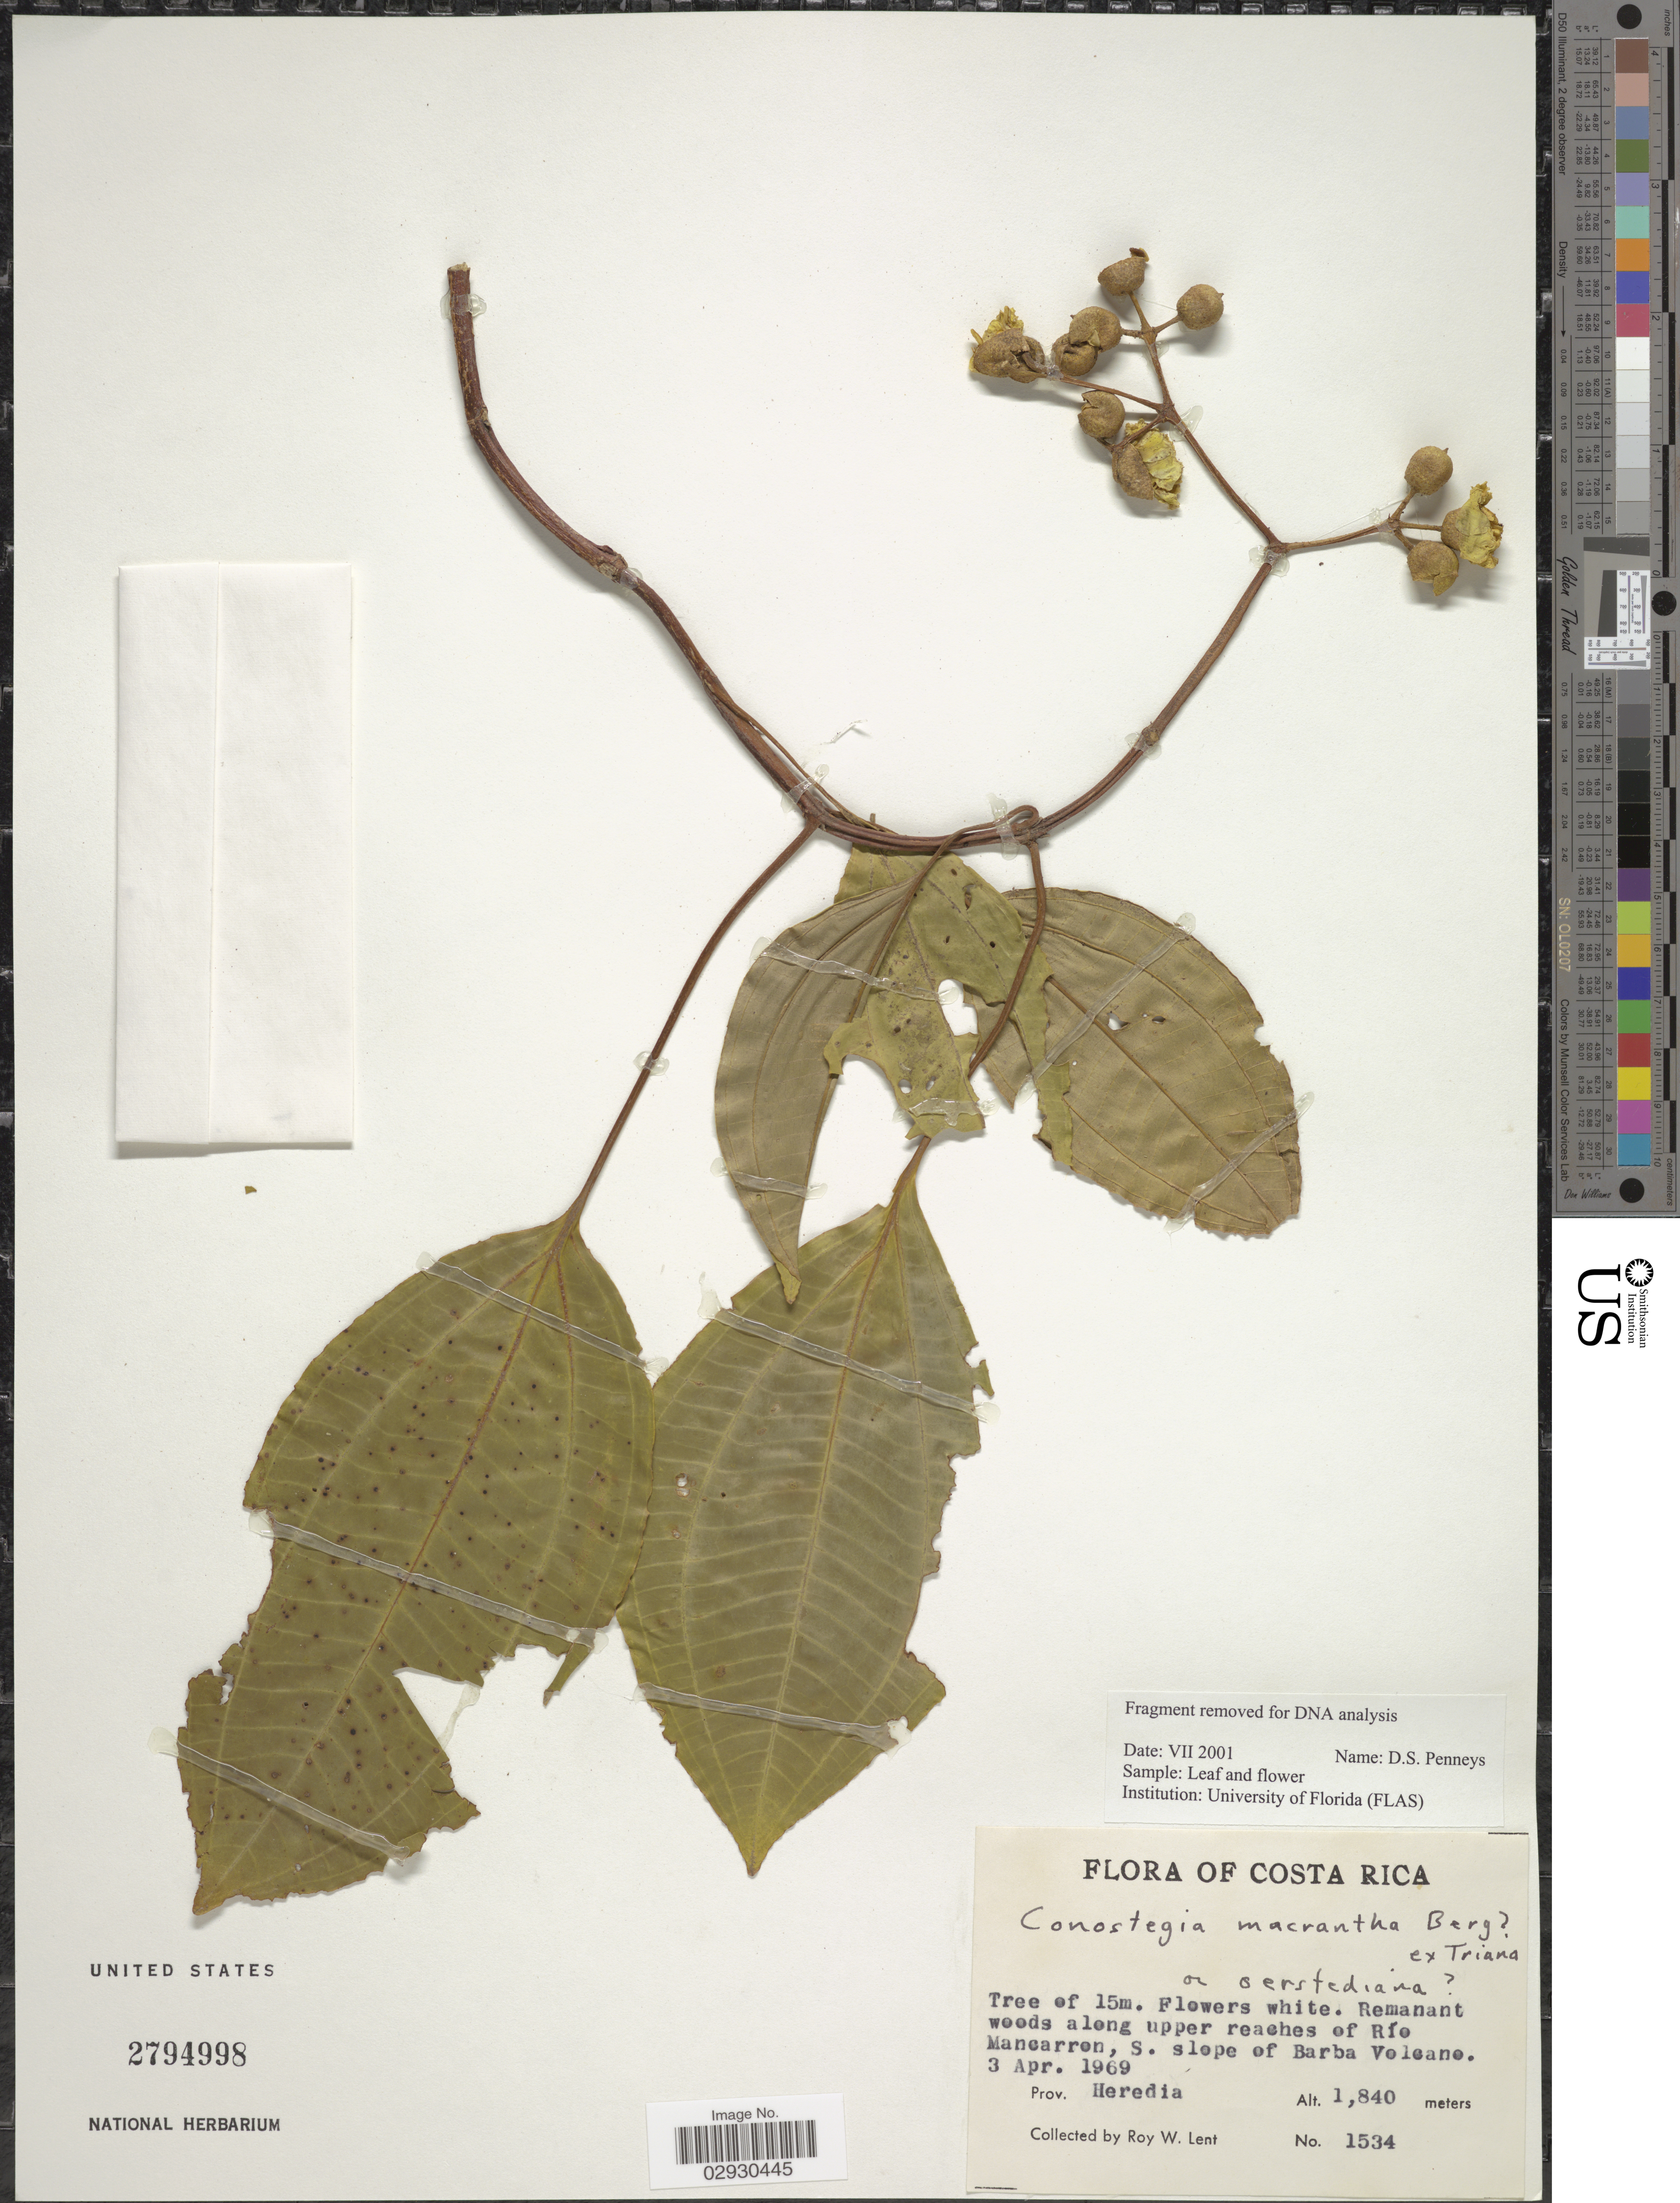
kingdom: Plantae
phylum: Tracheophyta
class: Magnoliopsida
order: Myrtales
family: Melastomataceae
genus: Conostegia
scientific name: Conostegia macrantha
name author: O. Berg ex Triana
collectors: R. W. Lent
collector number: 1534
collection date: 1969-04-03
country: Costa Rica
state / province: Heredia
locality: Remnant woods along upper reaches of Río Mancarron, S. slope of Barba Volcano. Prov. Heredia.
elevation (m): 1840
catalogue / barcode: US 2794998